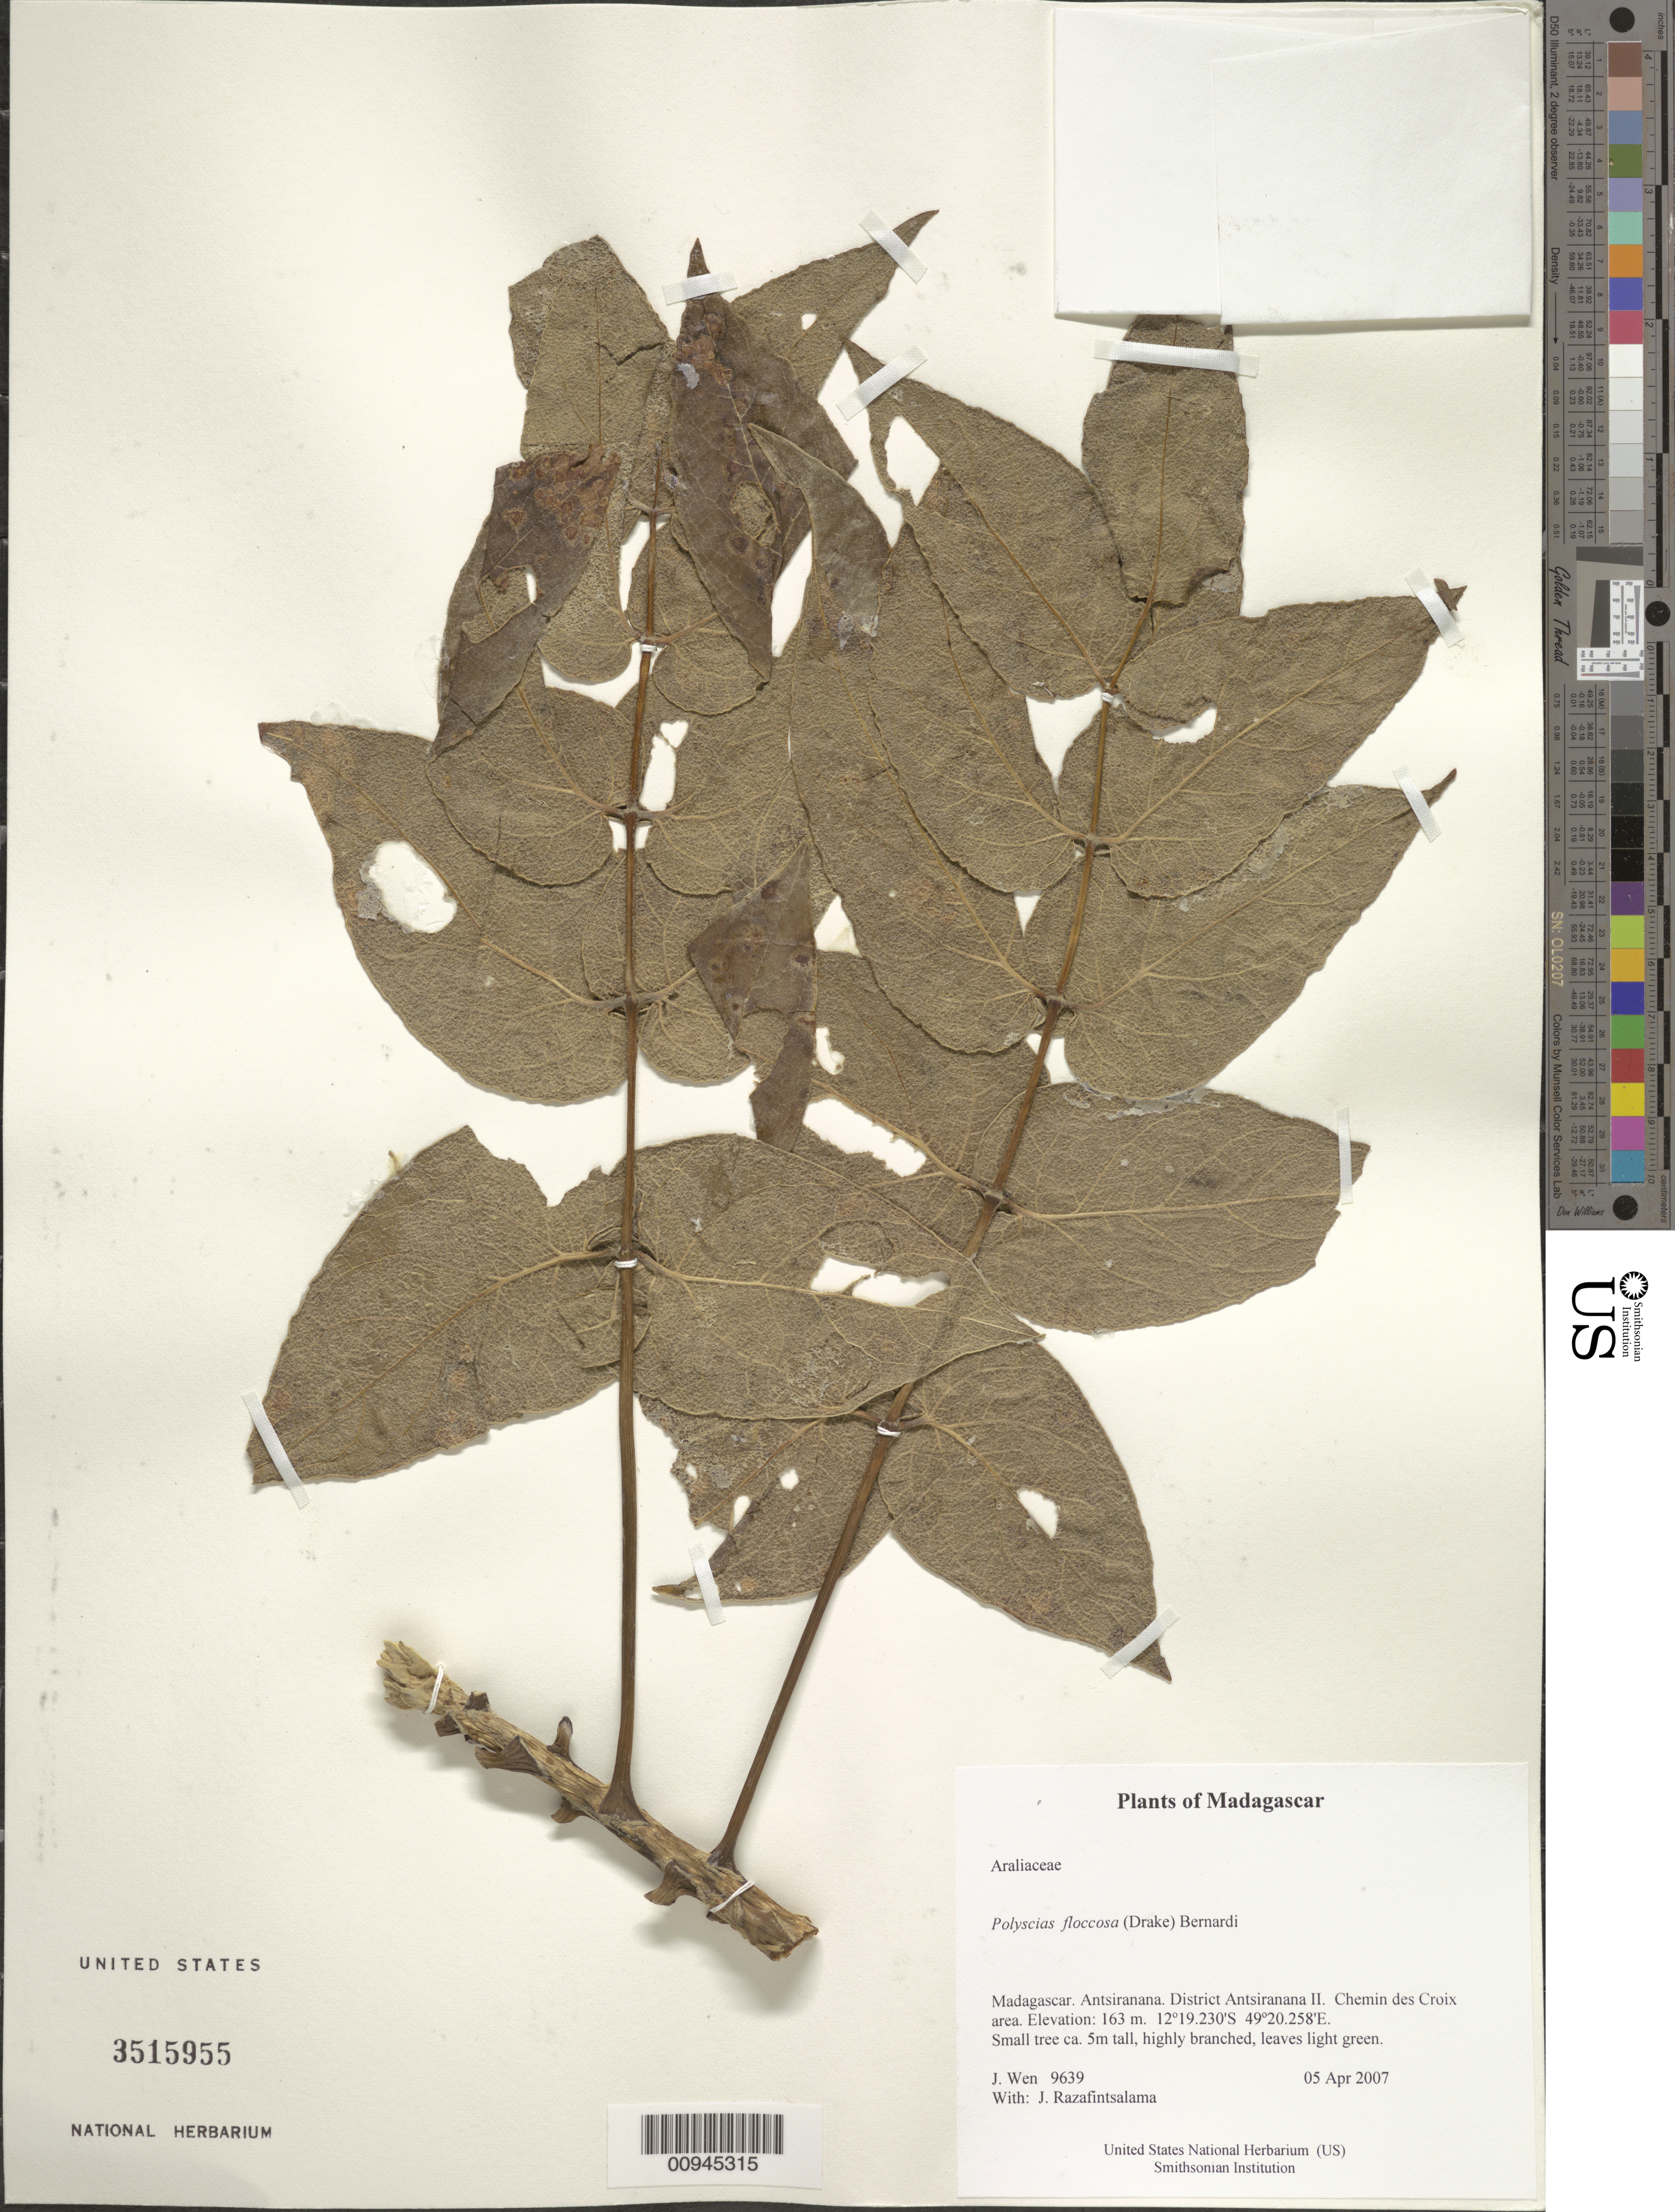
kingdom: Plantae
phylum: Tracheophyta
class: Magnoliopsida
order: Apiales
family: Araliaceae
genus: Polyscias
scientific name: Polyscias floccosa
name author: (Drake) Bernardi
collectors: J. Wen & J. Razafintsalama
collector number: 9639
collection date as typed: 05 Apr 2007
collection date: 2007-04-05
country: Madagascar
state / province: Diana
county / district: Antsiranana II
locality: District Antsiranana II. Chemin des Croix area.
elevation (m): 163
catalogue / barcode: US 3515955